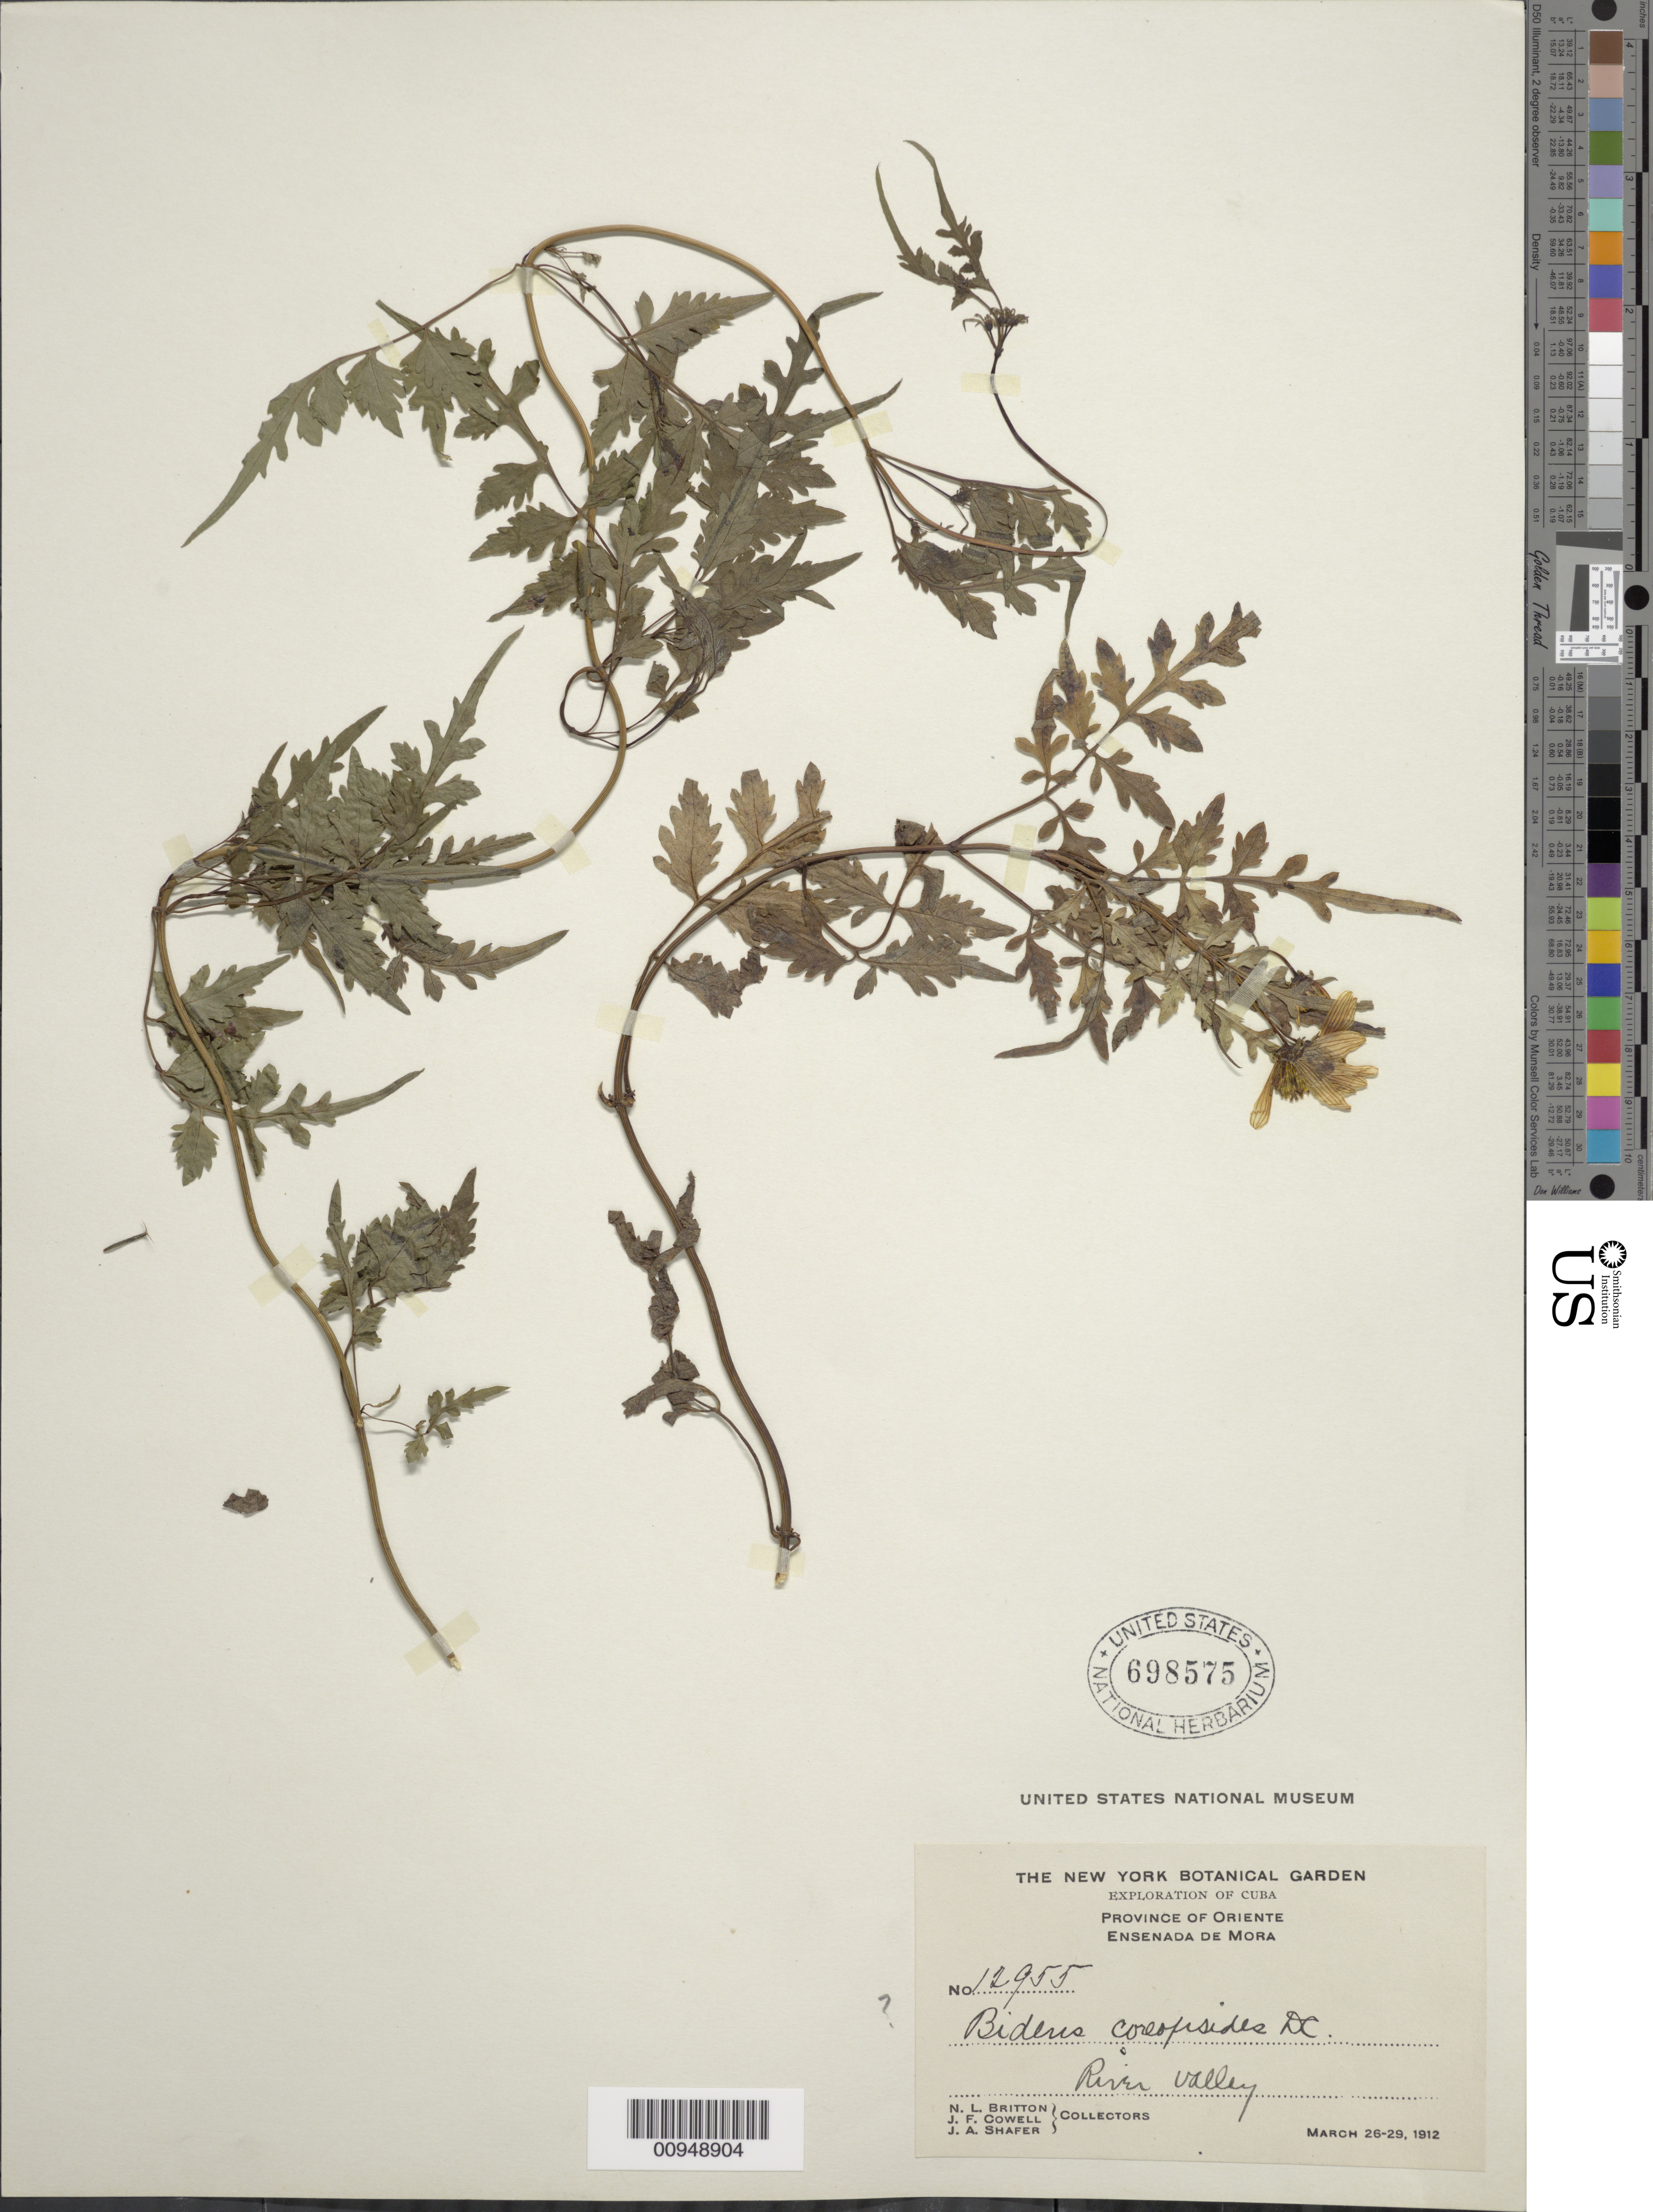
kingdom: Plantae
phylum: Tracheophyta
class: Magnoliopsida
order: Asterales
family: Asteraceae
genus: Bidens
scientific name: Bidens reptans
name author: (L.) G. Don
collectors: N. Britton, J. F. Cowell & J. A. Shafer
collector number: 12955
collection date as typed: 26 Mar 1912 to 29 Mar 1912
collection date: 1912-03-26/1912-03-29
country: Cuba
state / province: Oriente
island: Cuba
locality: River valley, Ensenada de Mora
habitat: River valley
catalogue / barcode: US 698575